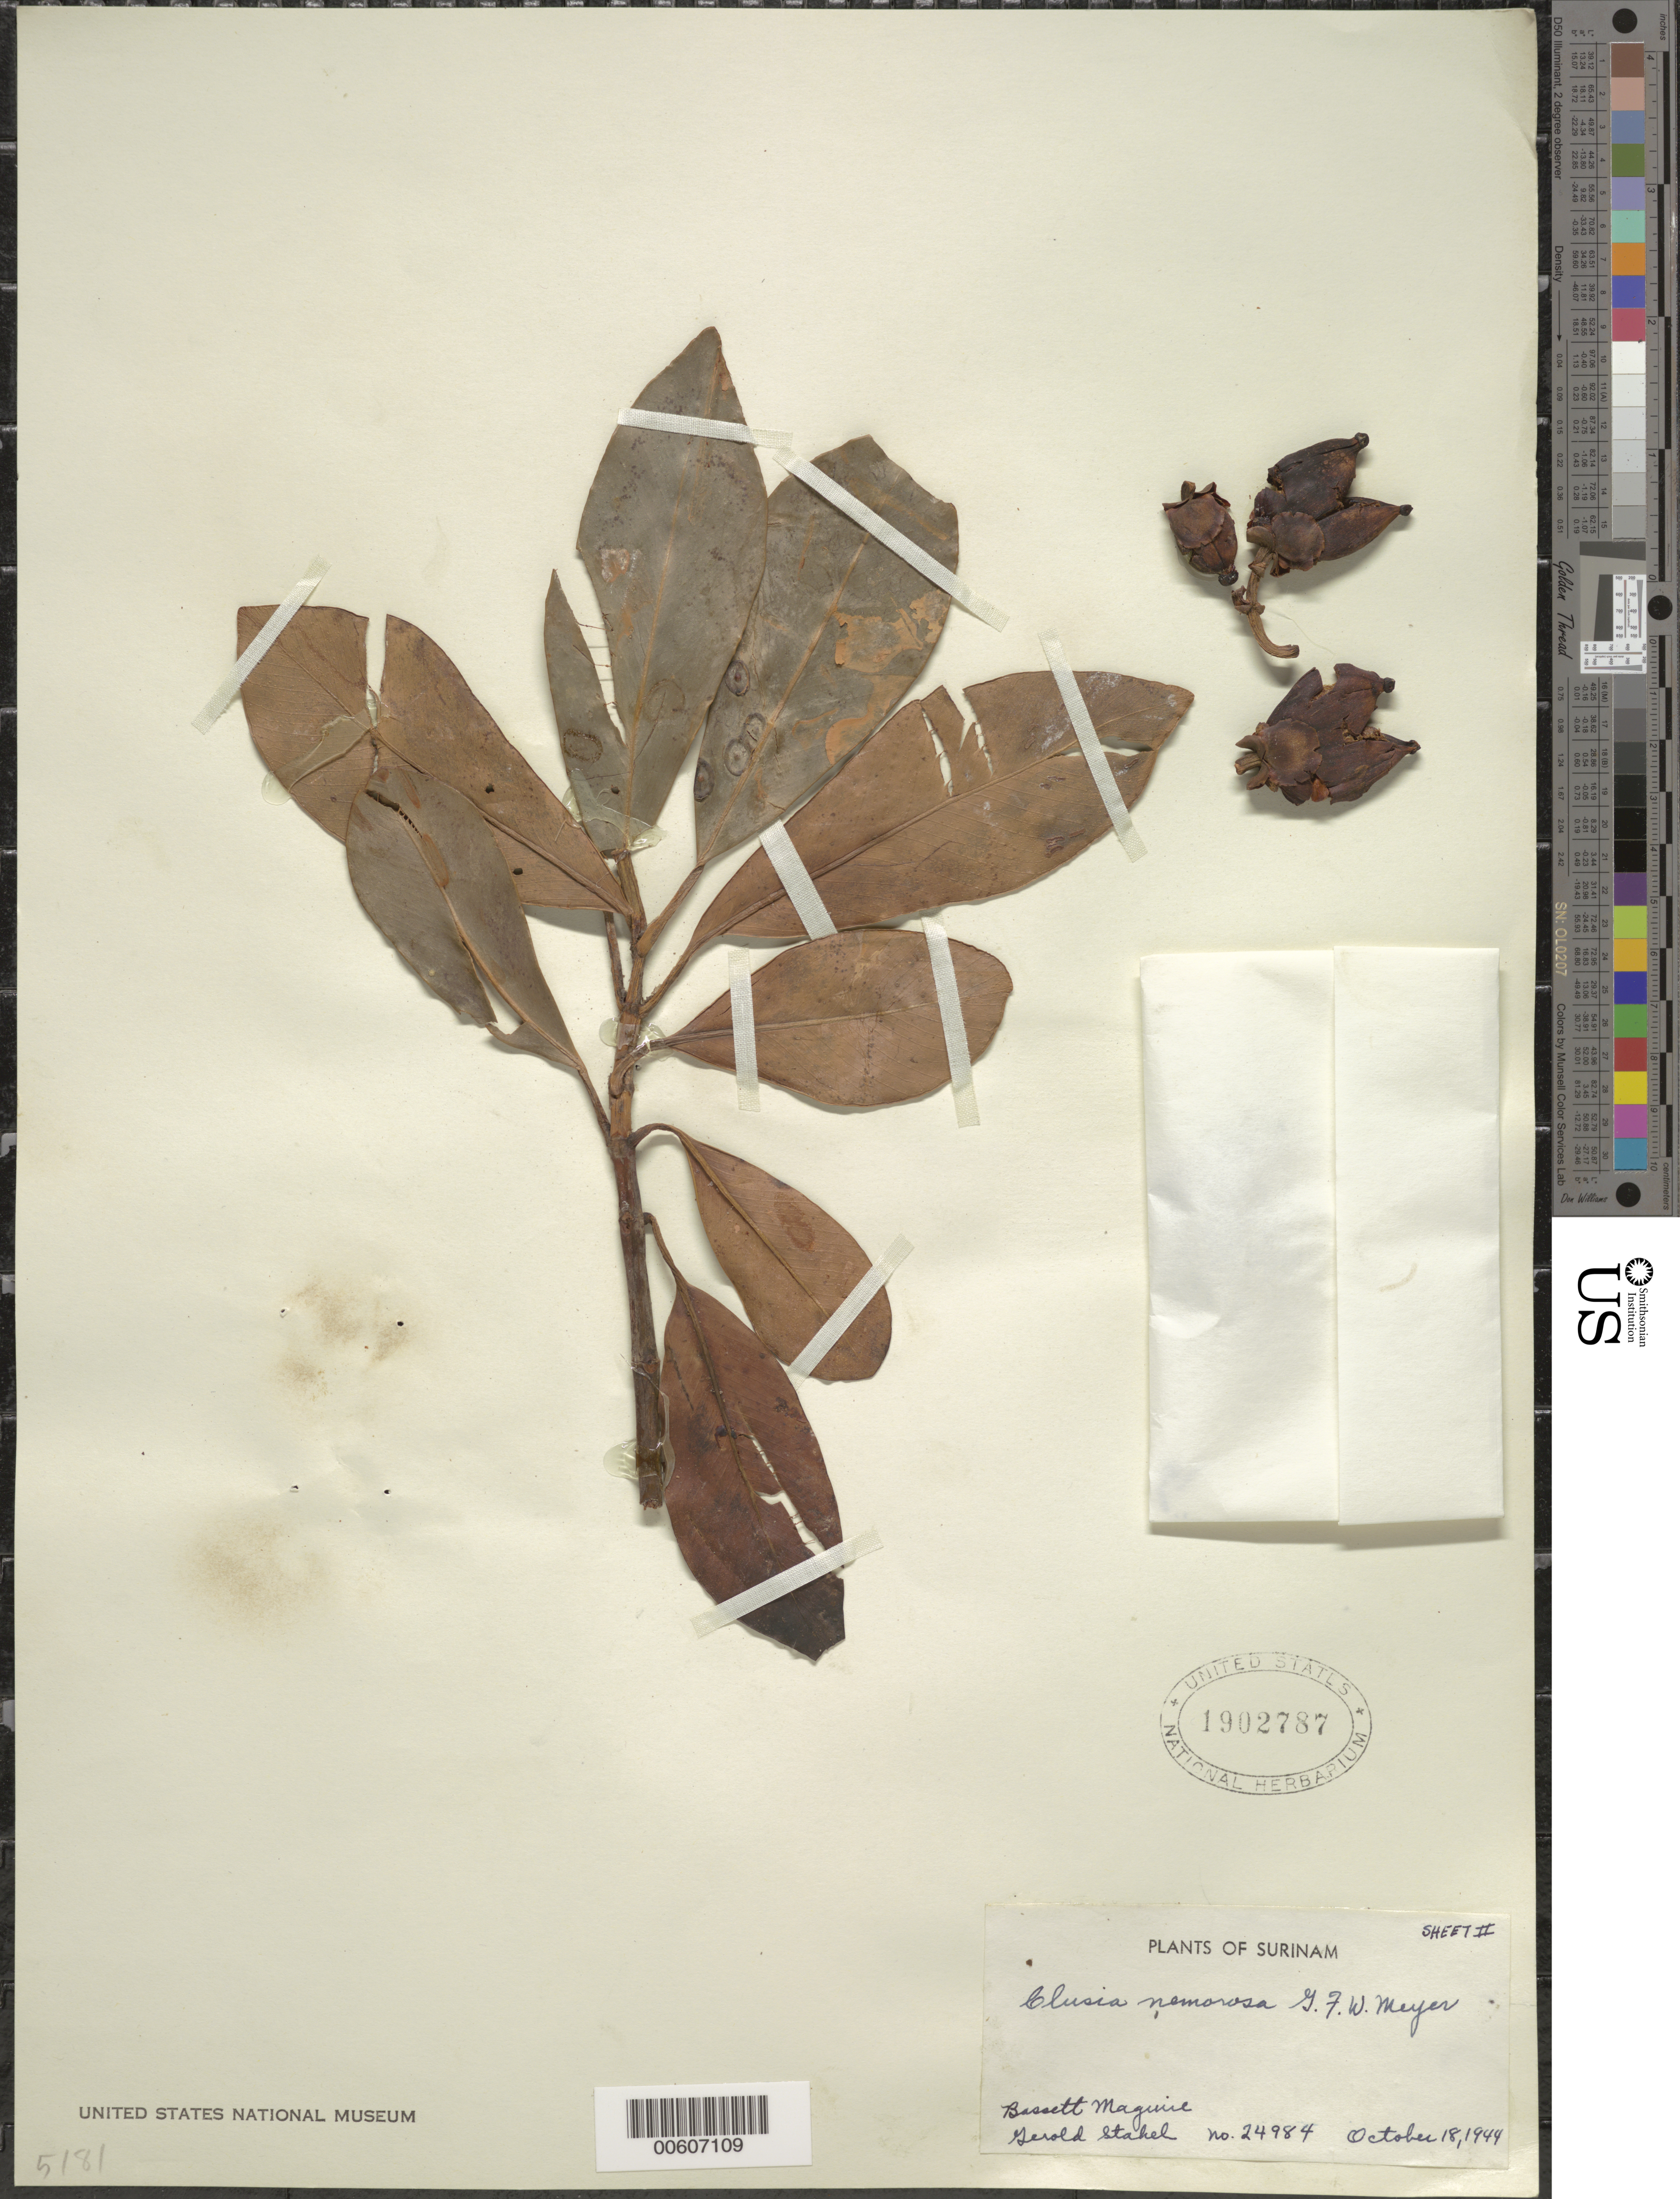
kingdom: Plantae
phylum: Tracheophyta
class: Magnoliopsida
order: Malpighiales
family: Clusiaceae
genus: Clusia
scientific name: Clusia nemorosa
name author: G. Mey.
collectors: B. Maguire & G. Stahel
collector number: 24984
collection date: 1944-10-18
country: Suriname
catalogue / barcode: US 1902787